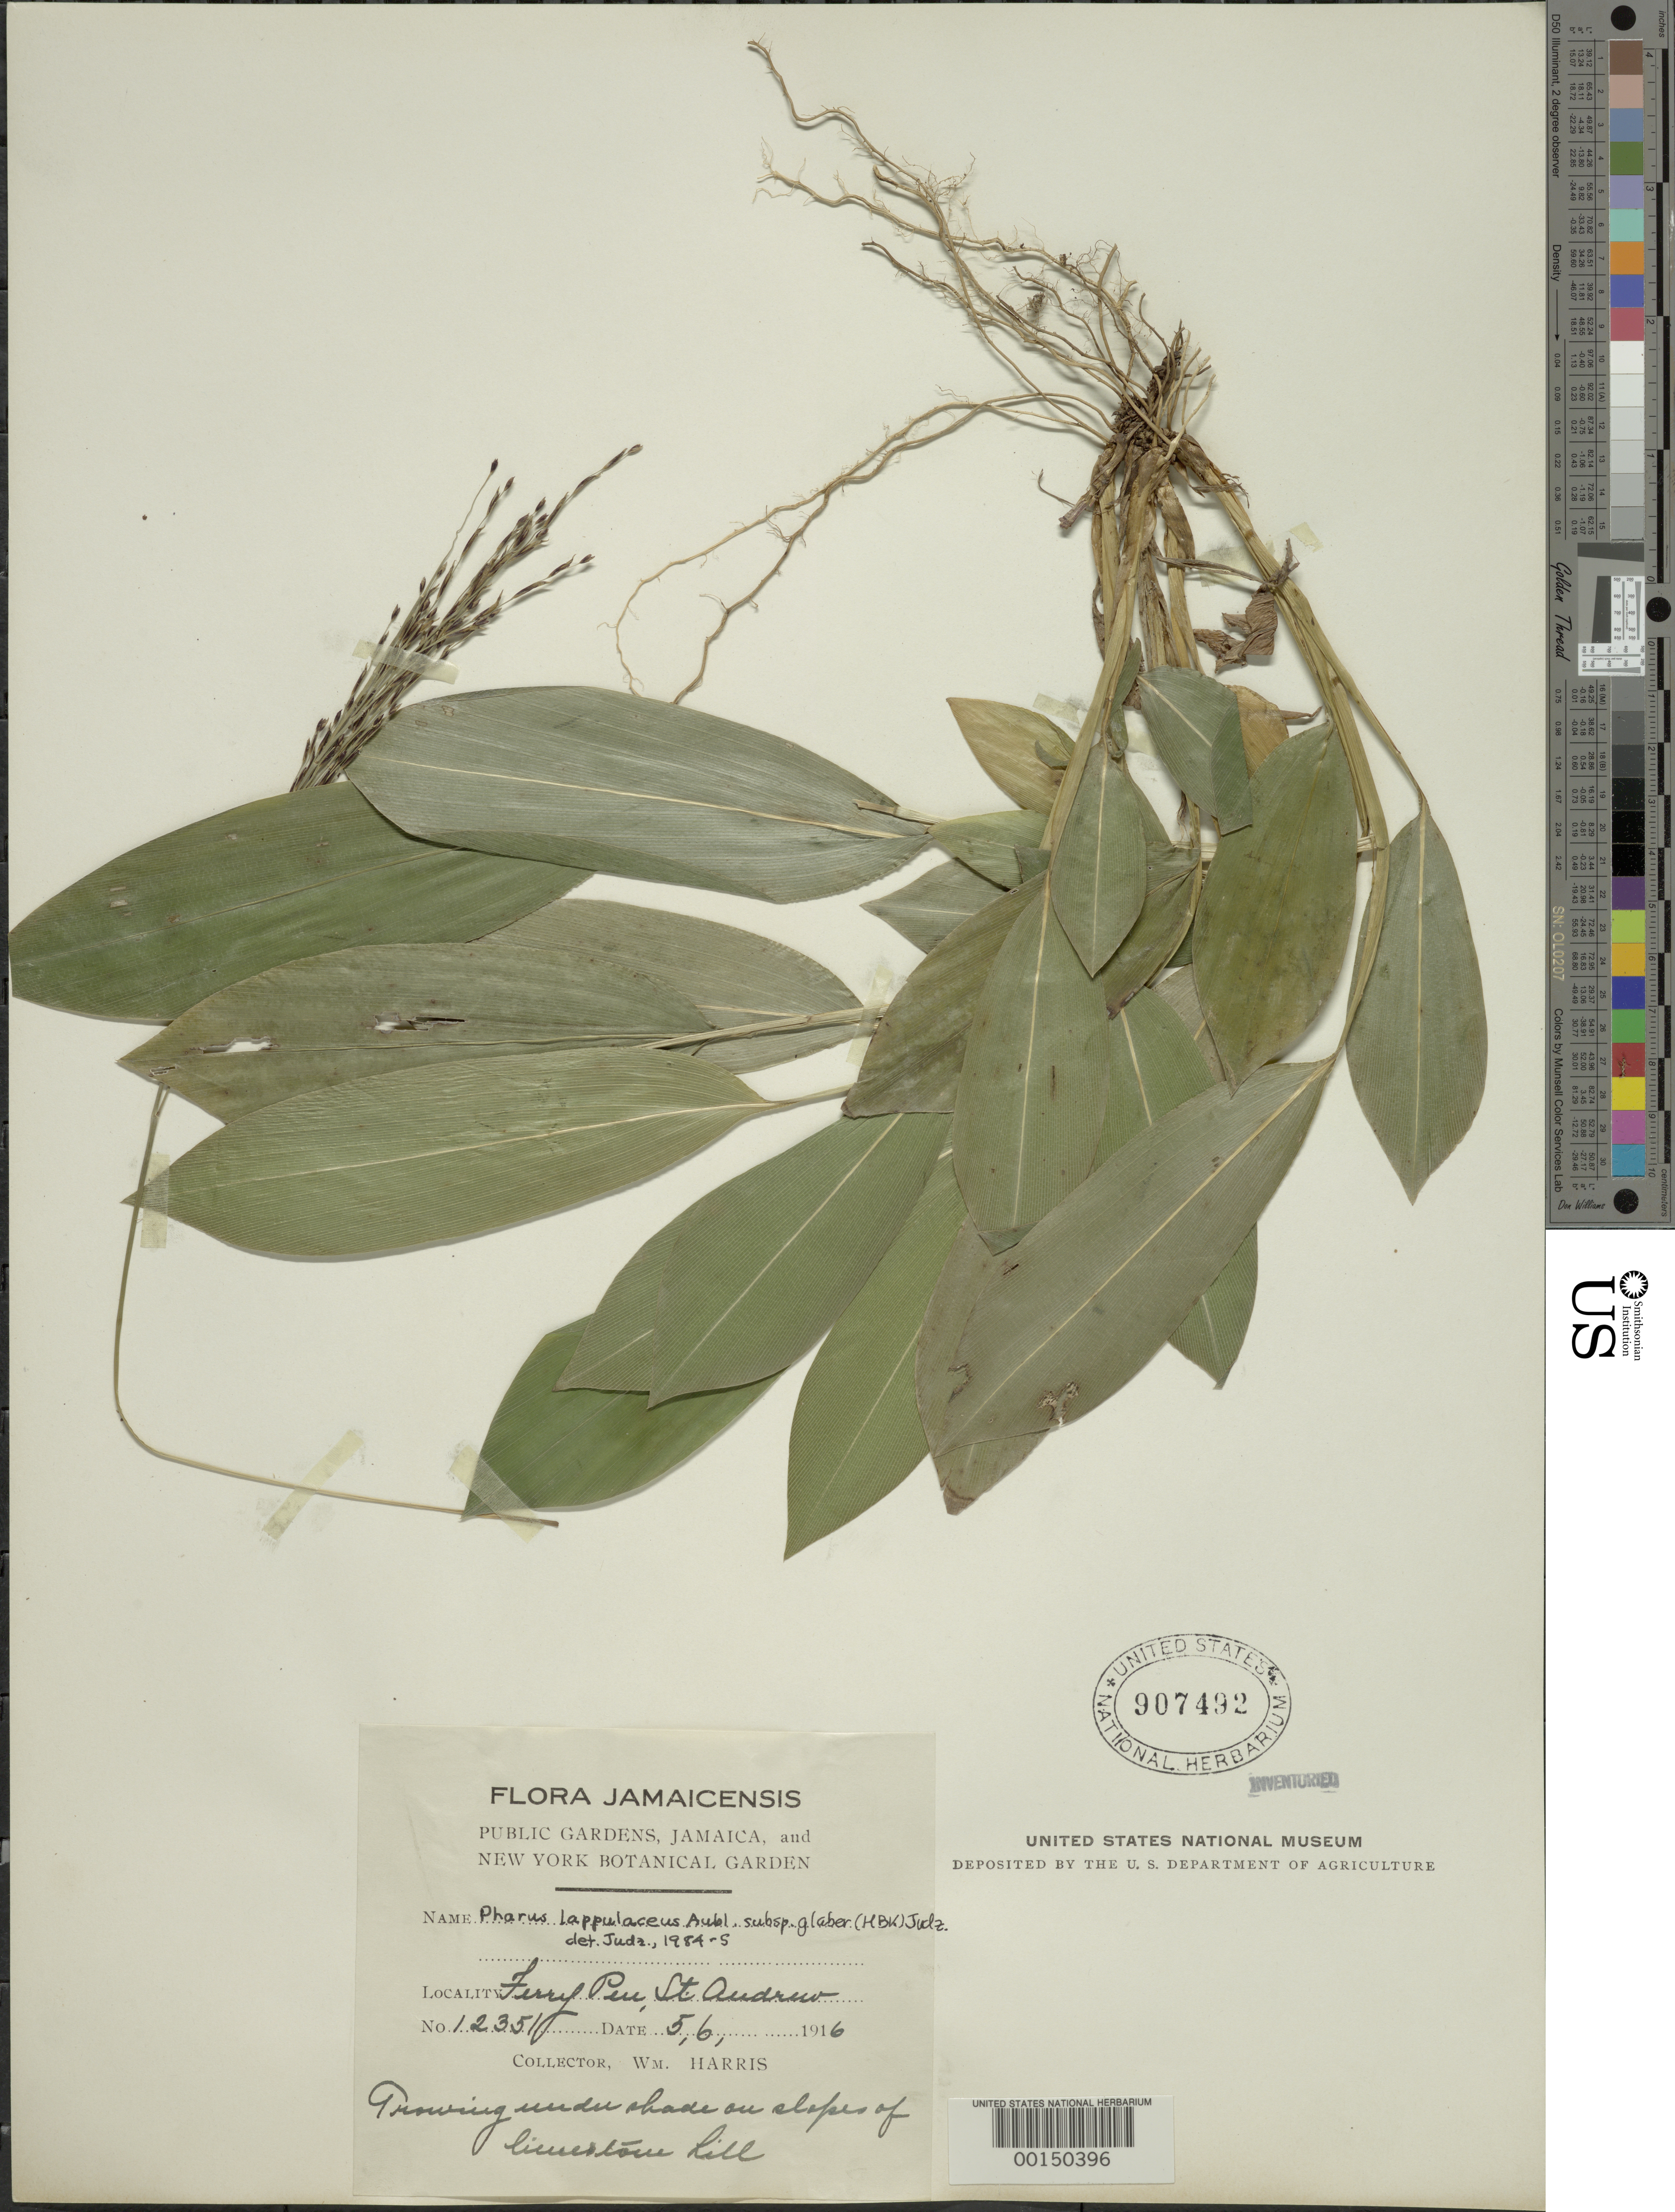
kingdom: Plantae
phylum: Tracheophyta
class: Liliopsida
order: Poales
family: Poaceae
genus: Pharus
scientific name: Pharus lappulaceus subsp. glaber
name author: (Kunth) Judz.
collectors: W. H. Harris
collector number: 12351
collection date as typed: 05 Jun 1916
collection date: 1916-06-05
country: Jamaica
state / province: Saint Andrew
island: Greater Antilles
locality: Ferry river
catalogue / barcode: US 907492